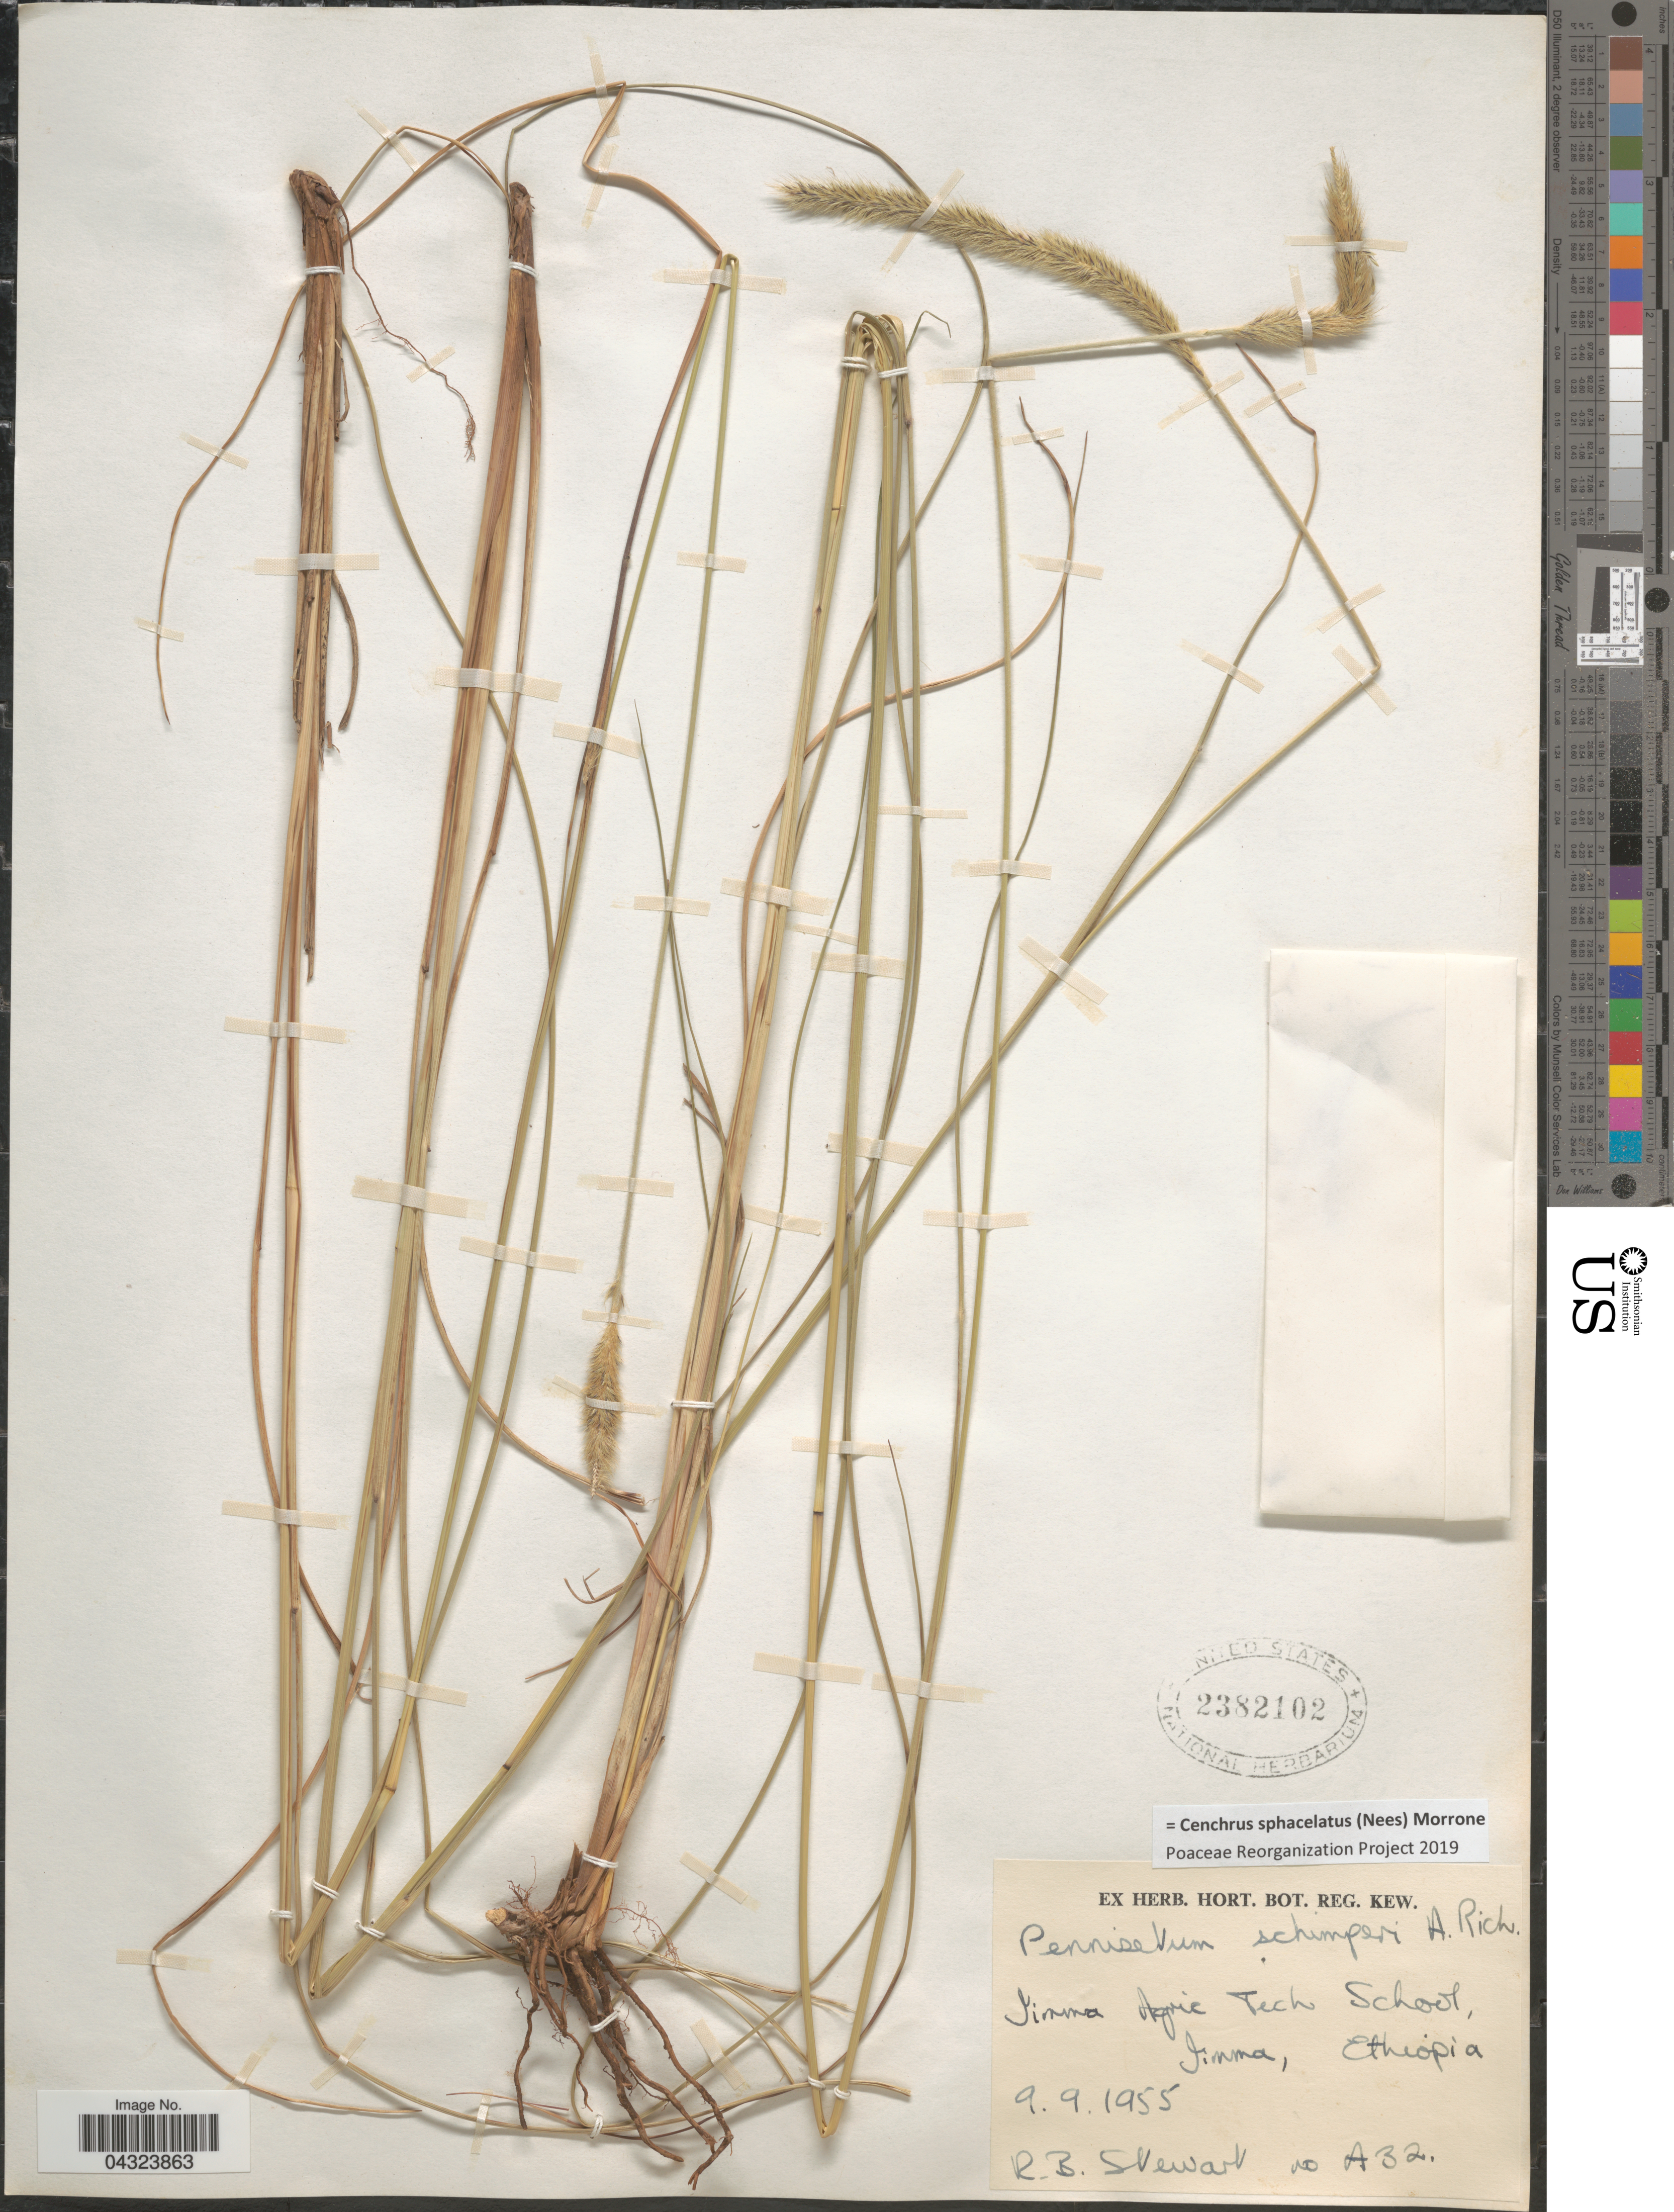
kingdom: Plantae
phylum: Tracheophyta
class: Liliopsida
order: Poales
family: Poaceae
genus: Cenchrus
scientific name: Cenchrus sphacelatus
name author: (Nees) Morrone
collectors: R. Stewart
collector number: A32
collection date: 1955-09-09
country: Ethiopia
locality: Jimma Agric. Tech. School, Jimma.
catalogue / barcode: US 2382102